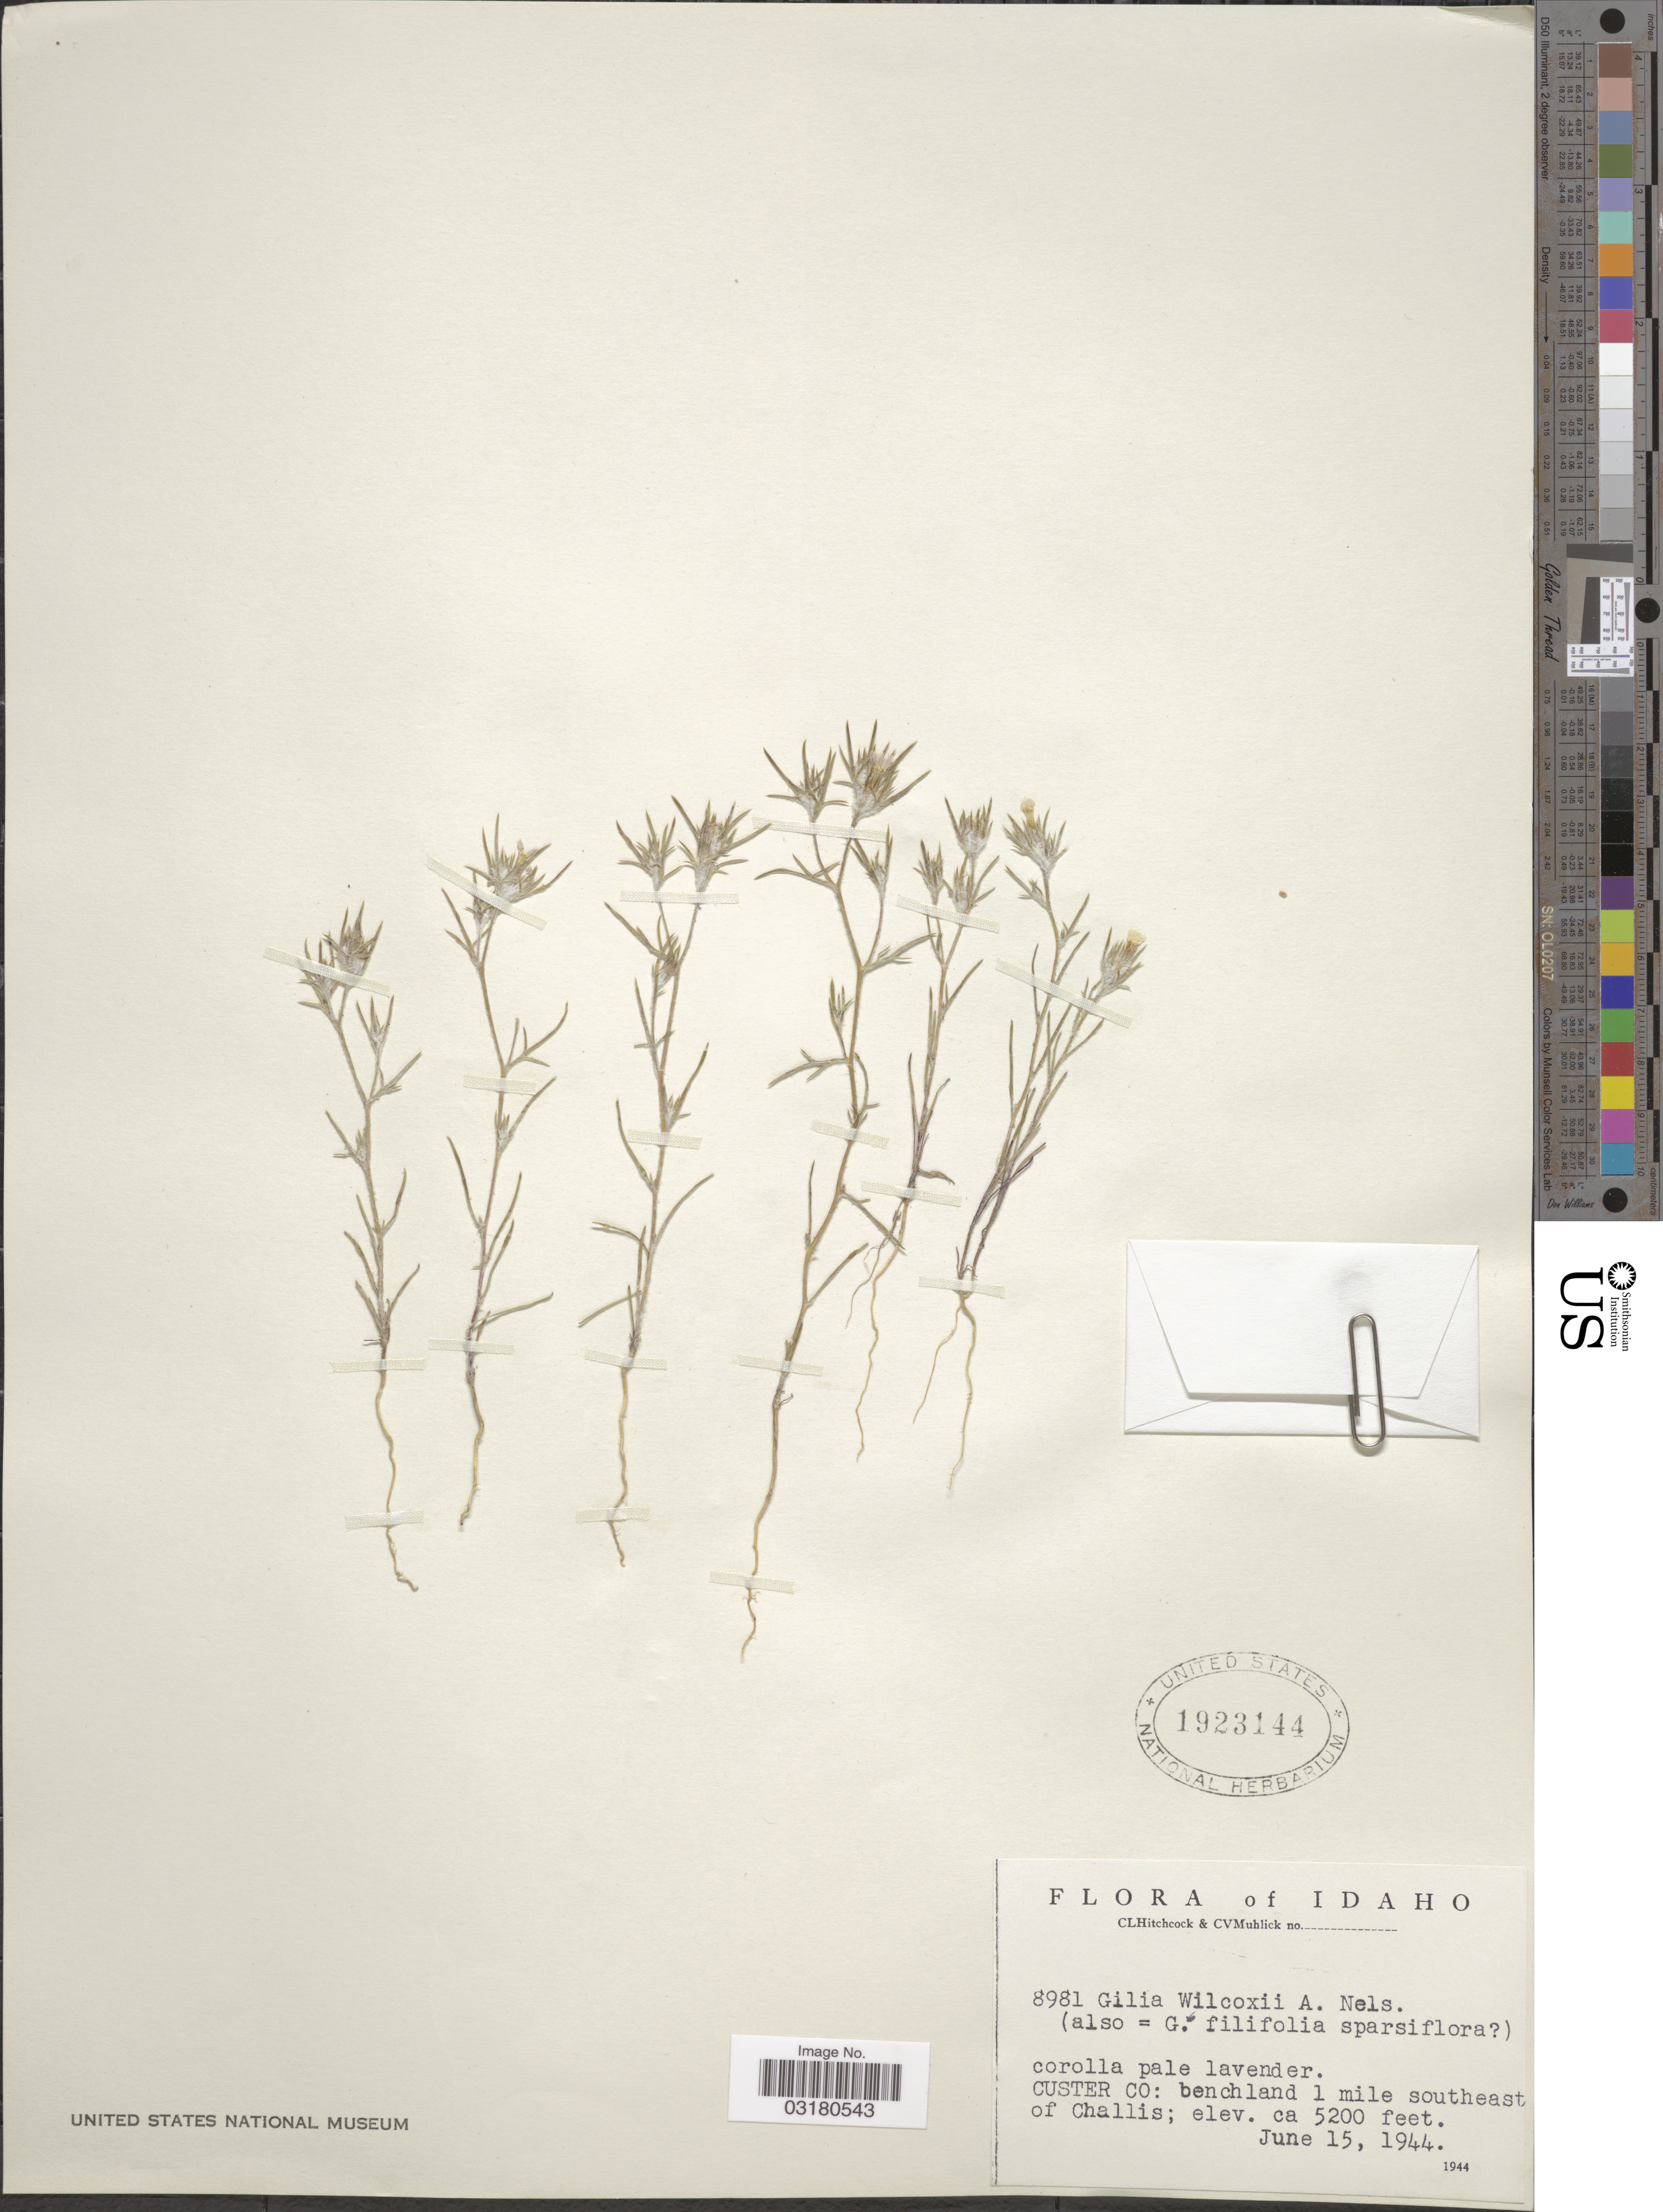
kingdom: Plantae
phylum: Tracheophyta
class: Magnoliopsida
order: Ericales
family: Polemoniaceae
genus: Eriastrum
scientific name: Eriastrum wilcoxii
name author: (A. Nelson) H. Mason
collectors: C. L. Hitchcock & C. V. Muhlick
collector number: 8981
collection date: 1944-06-15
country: United States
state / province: Idaho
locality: Custer Co: benchland 1 mile southeast of Challis.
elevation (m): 1585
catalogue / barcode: US 1923144